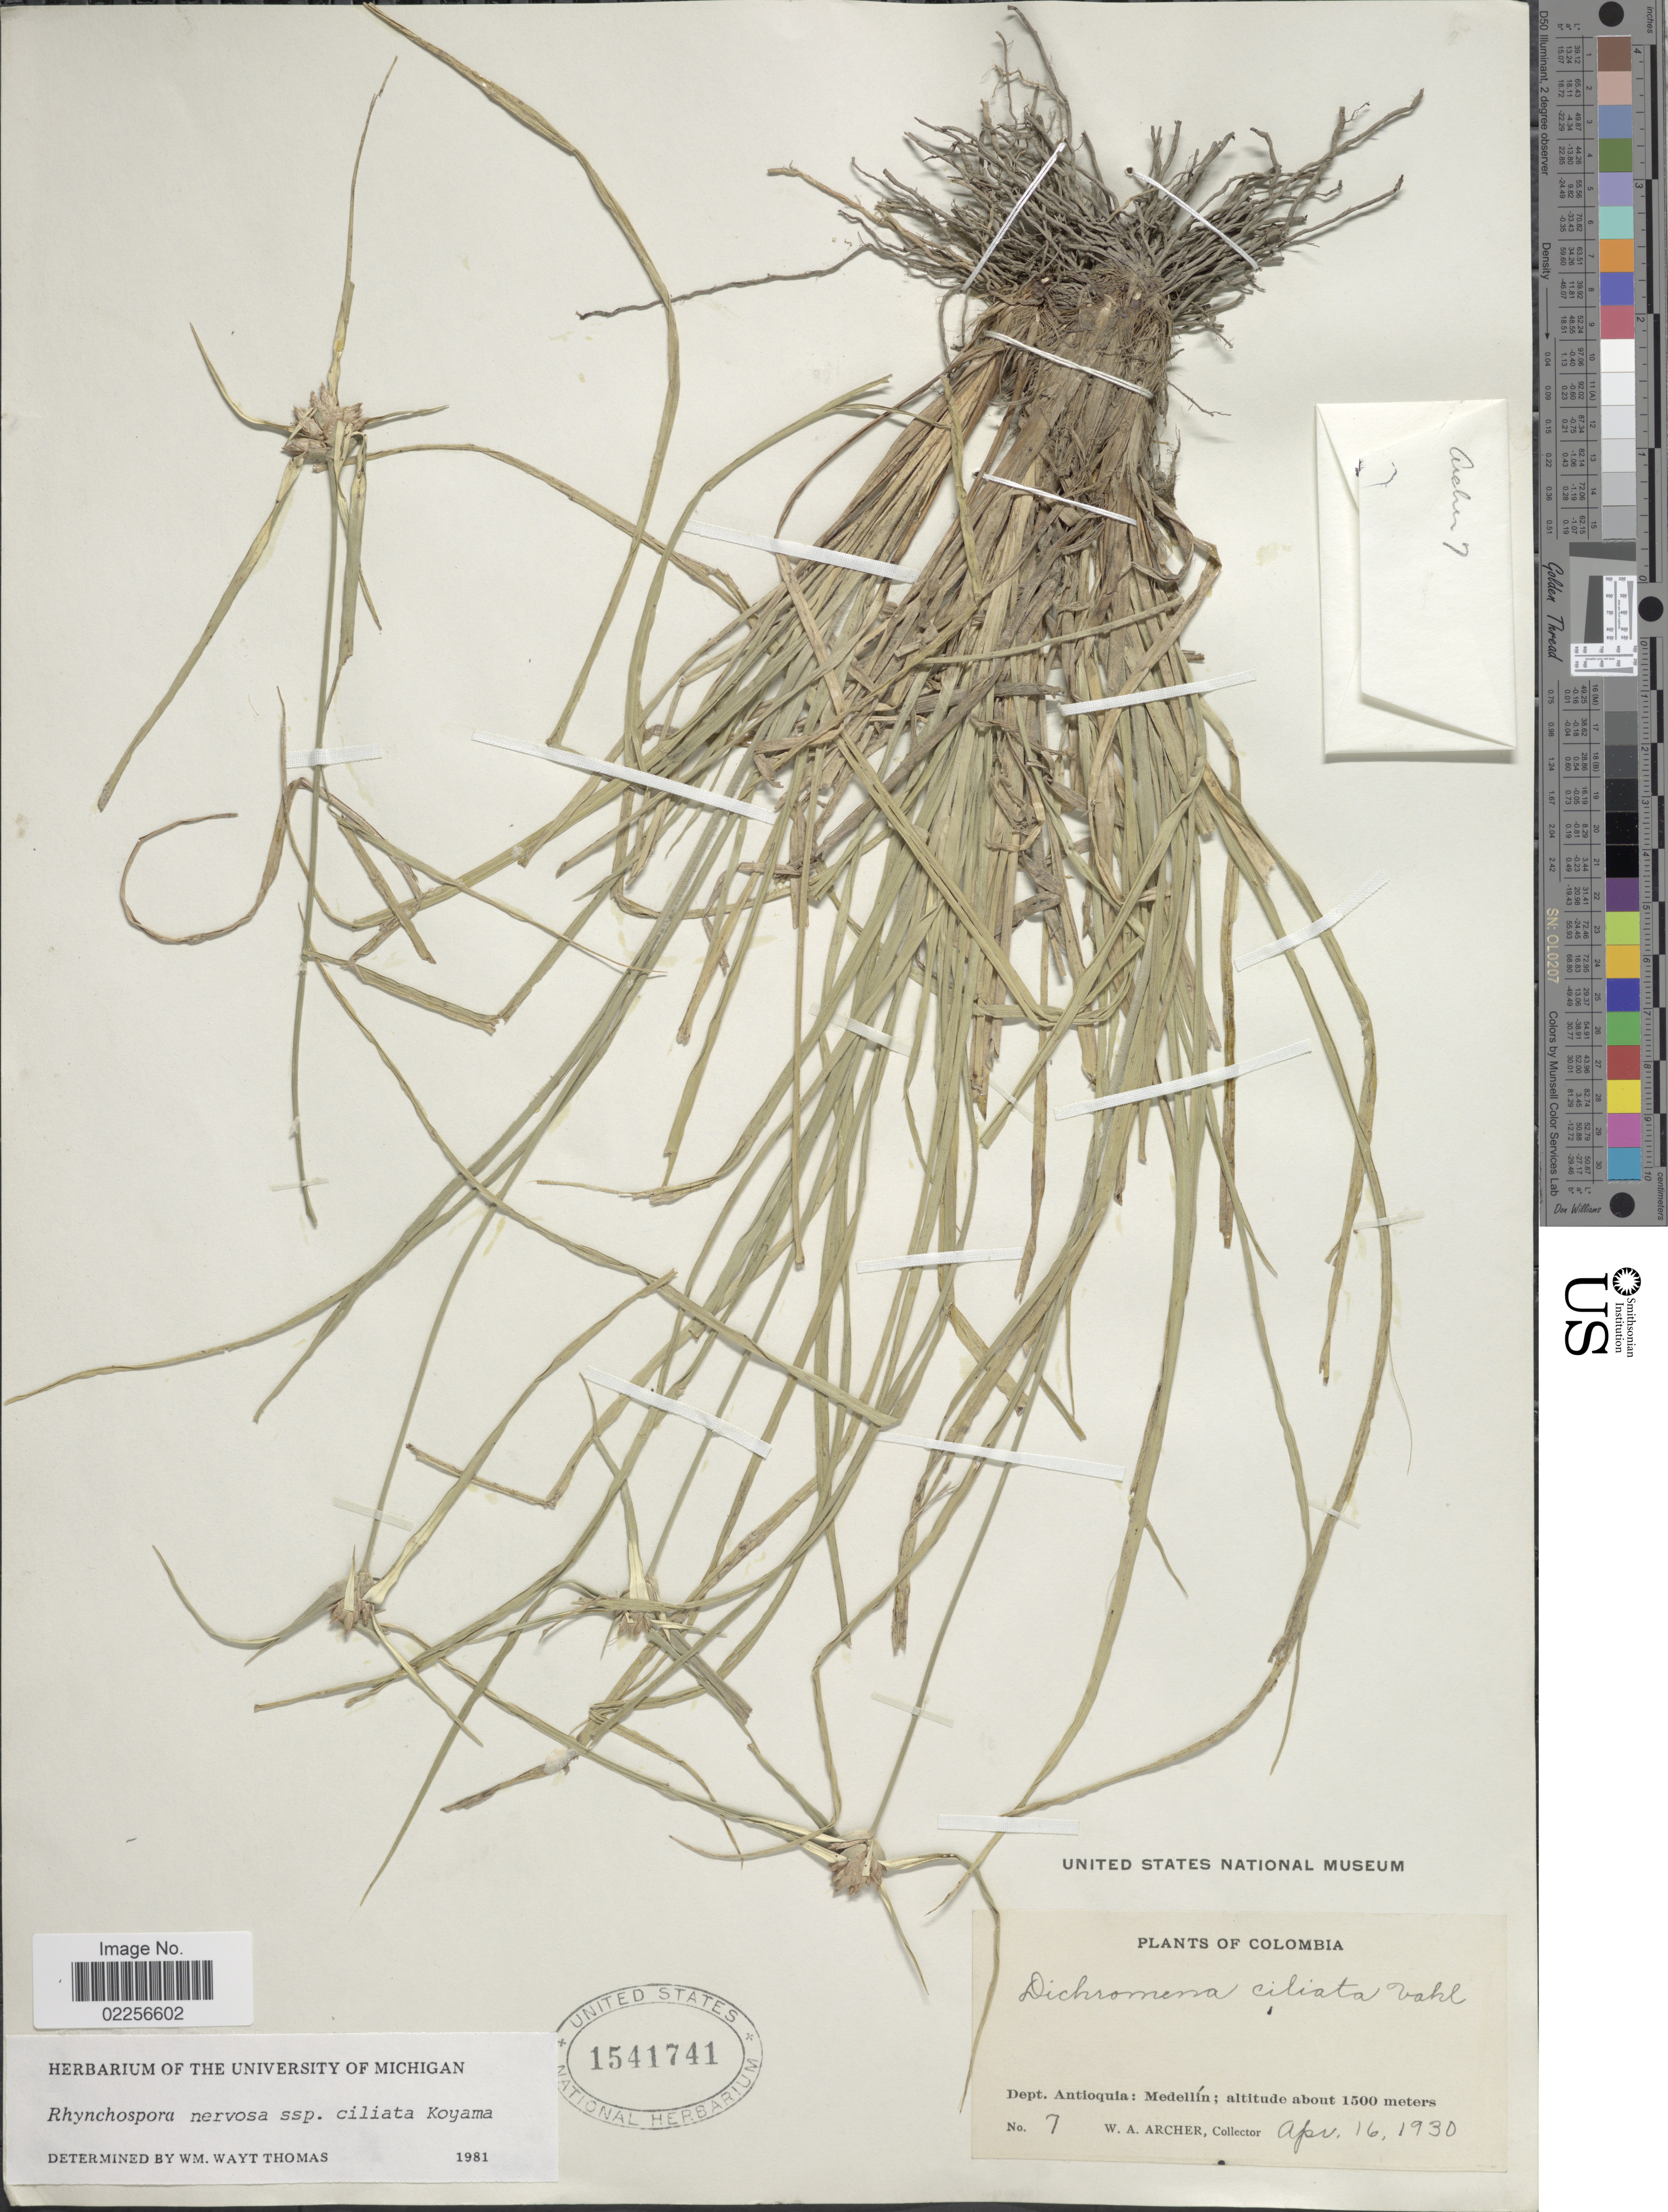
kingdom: Plantae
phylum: Tracheophyta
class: Liliopsida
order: Poales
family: Cyperaceae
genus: Rhynchospora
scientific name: Rhynchospora ciliata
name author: (G. Mey.) Kük.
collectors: W. A. Archer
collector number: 7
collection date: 1930-04-16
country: Colombia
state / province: Antioquia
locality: Medellin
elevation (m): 1500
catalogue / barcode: US 1541741